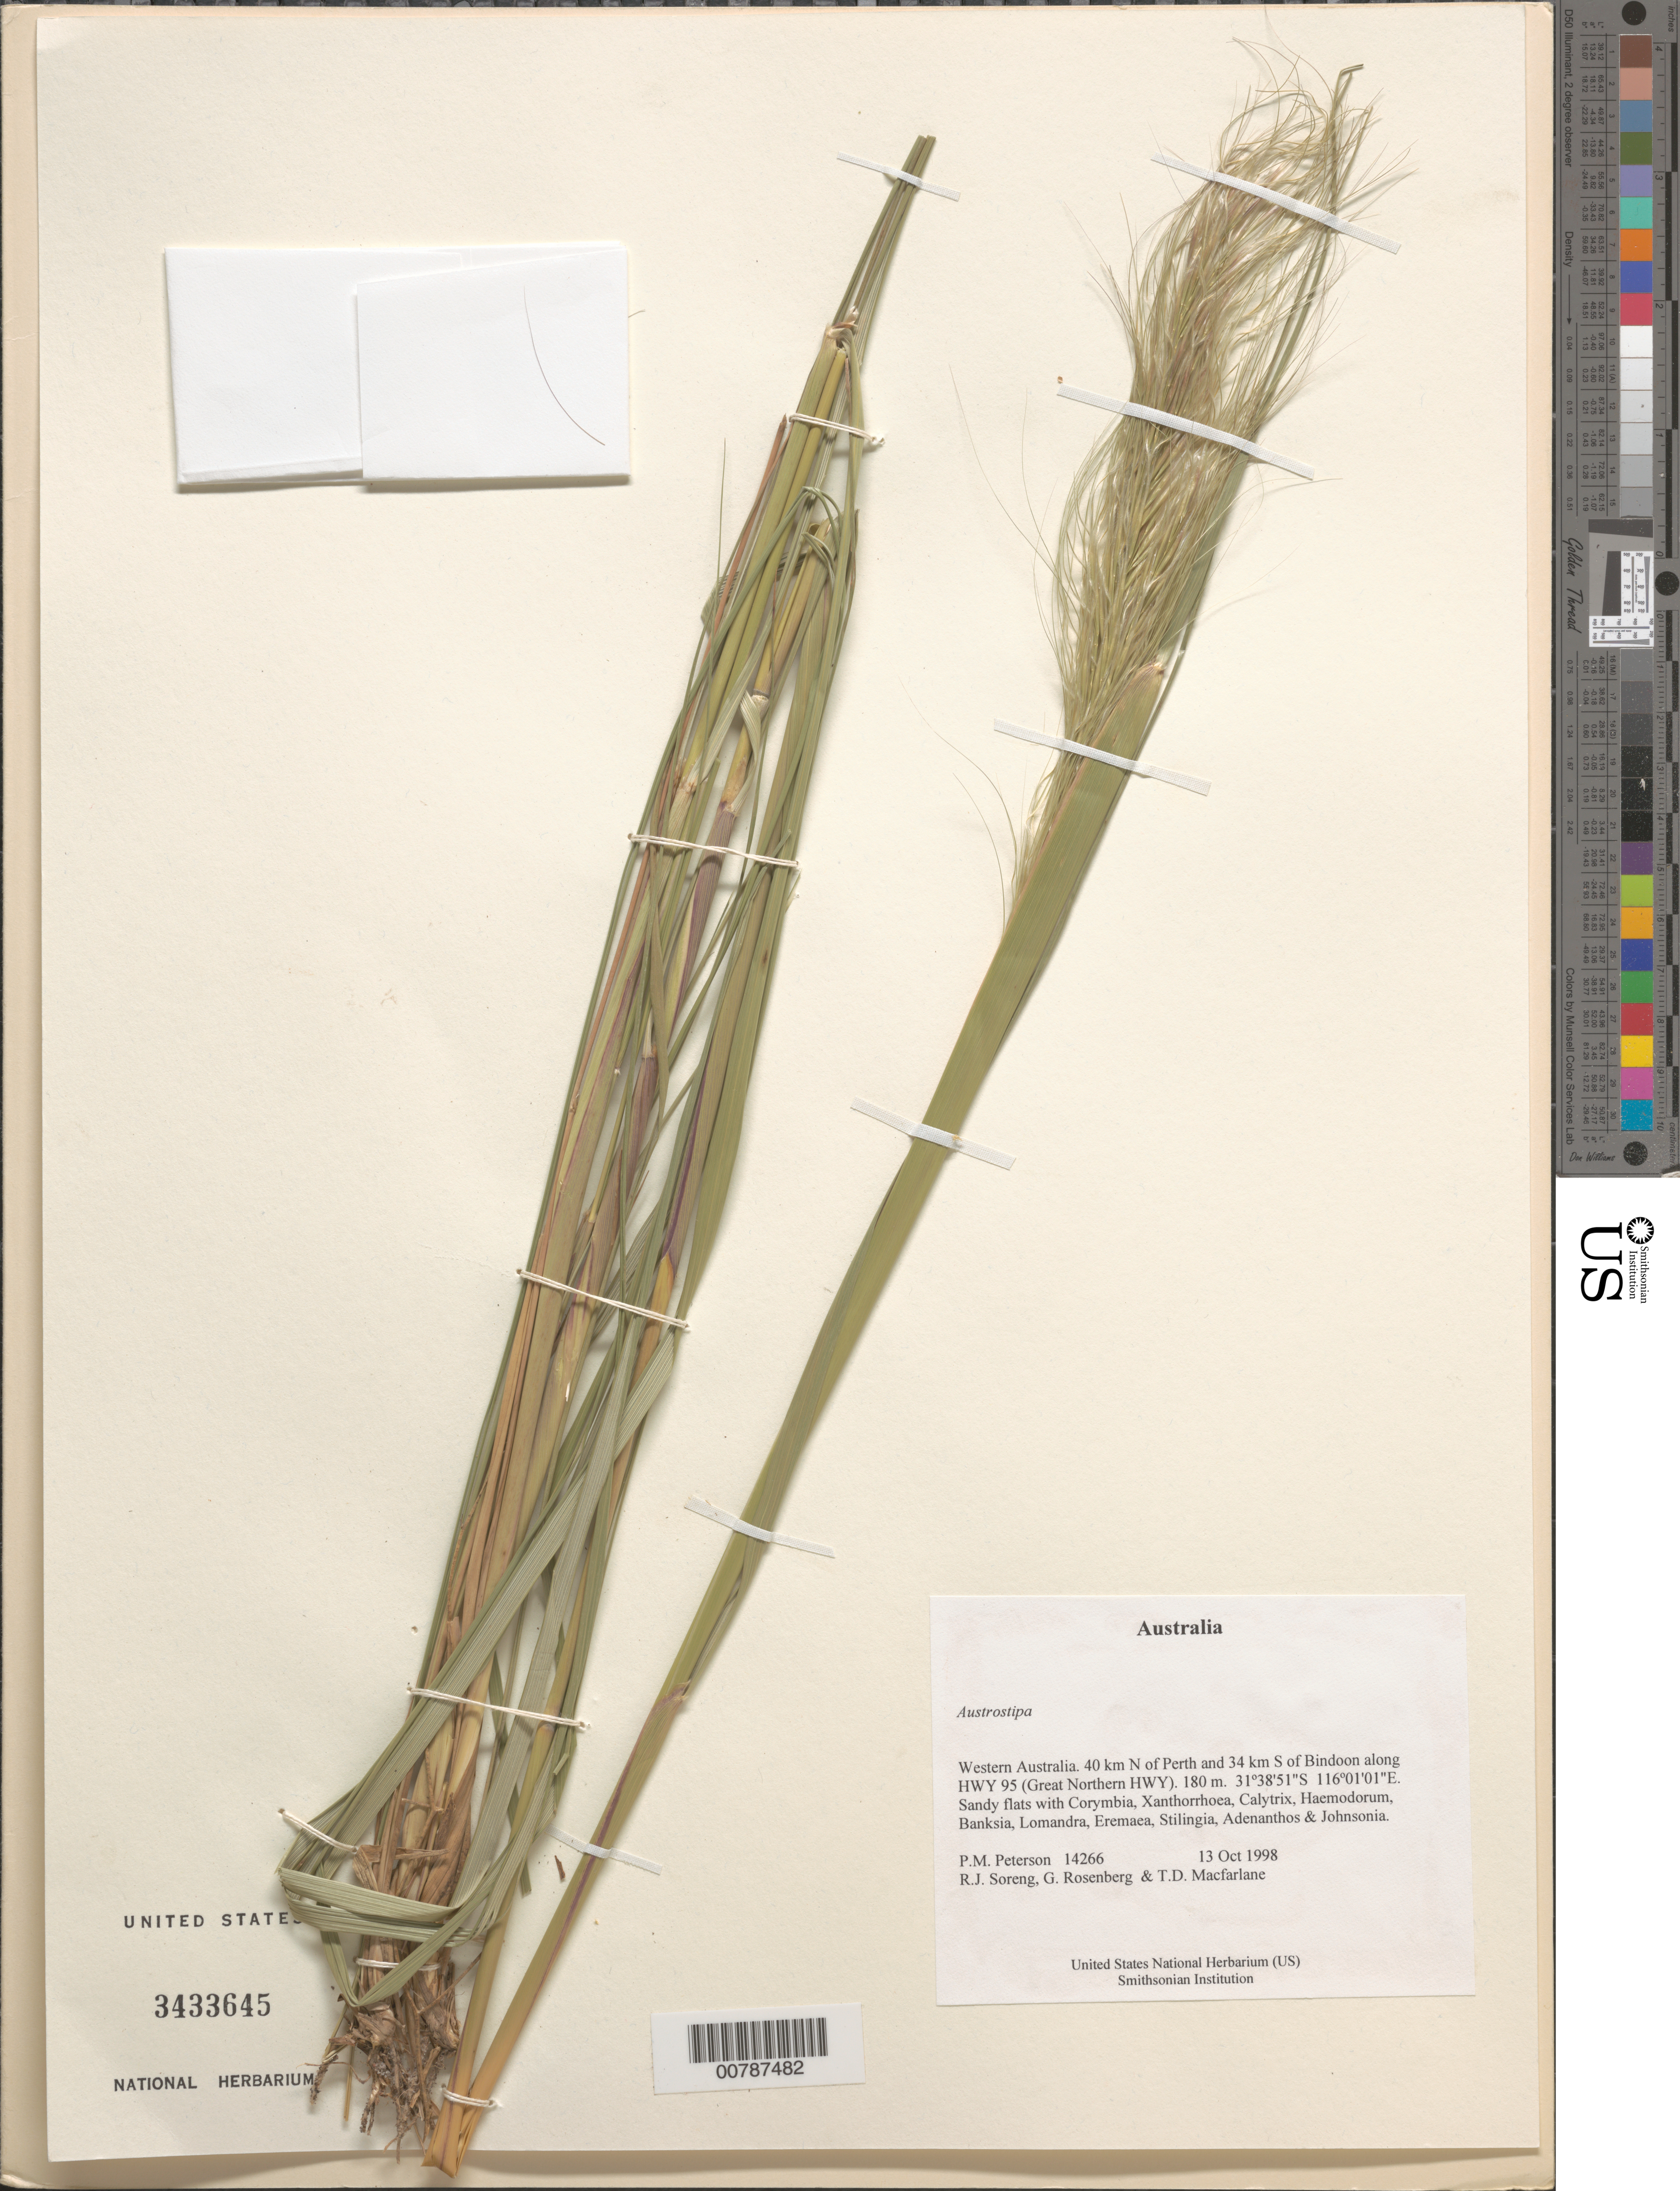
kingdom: Plantae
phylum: Tracheophyta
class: Liliopsida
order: Poales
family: Poaceae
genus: Austrostipa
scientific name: Austrostipa sp.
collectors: P. M. Peterson, R. J. Soreng, G. Rosenberg & T. Macfarlane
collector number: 14266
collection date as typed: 13 Oct 1998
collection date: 1998-10-13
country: Australia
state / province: Western Australia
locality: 40 km N of Perth and 34 km S of Bindoon along HWY 95 (Great Northern HWY).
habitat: Sandy flats with Corymbia, Xanthorrhoea, Calytrix, Haemodorum, Banksia, Lomandra, Eremaea, Stilingia, Adenanthos & Johnsonia.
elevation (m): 180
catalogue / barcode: US 3433645